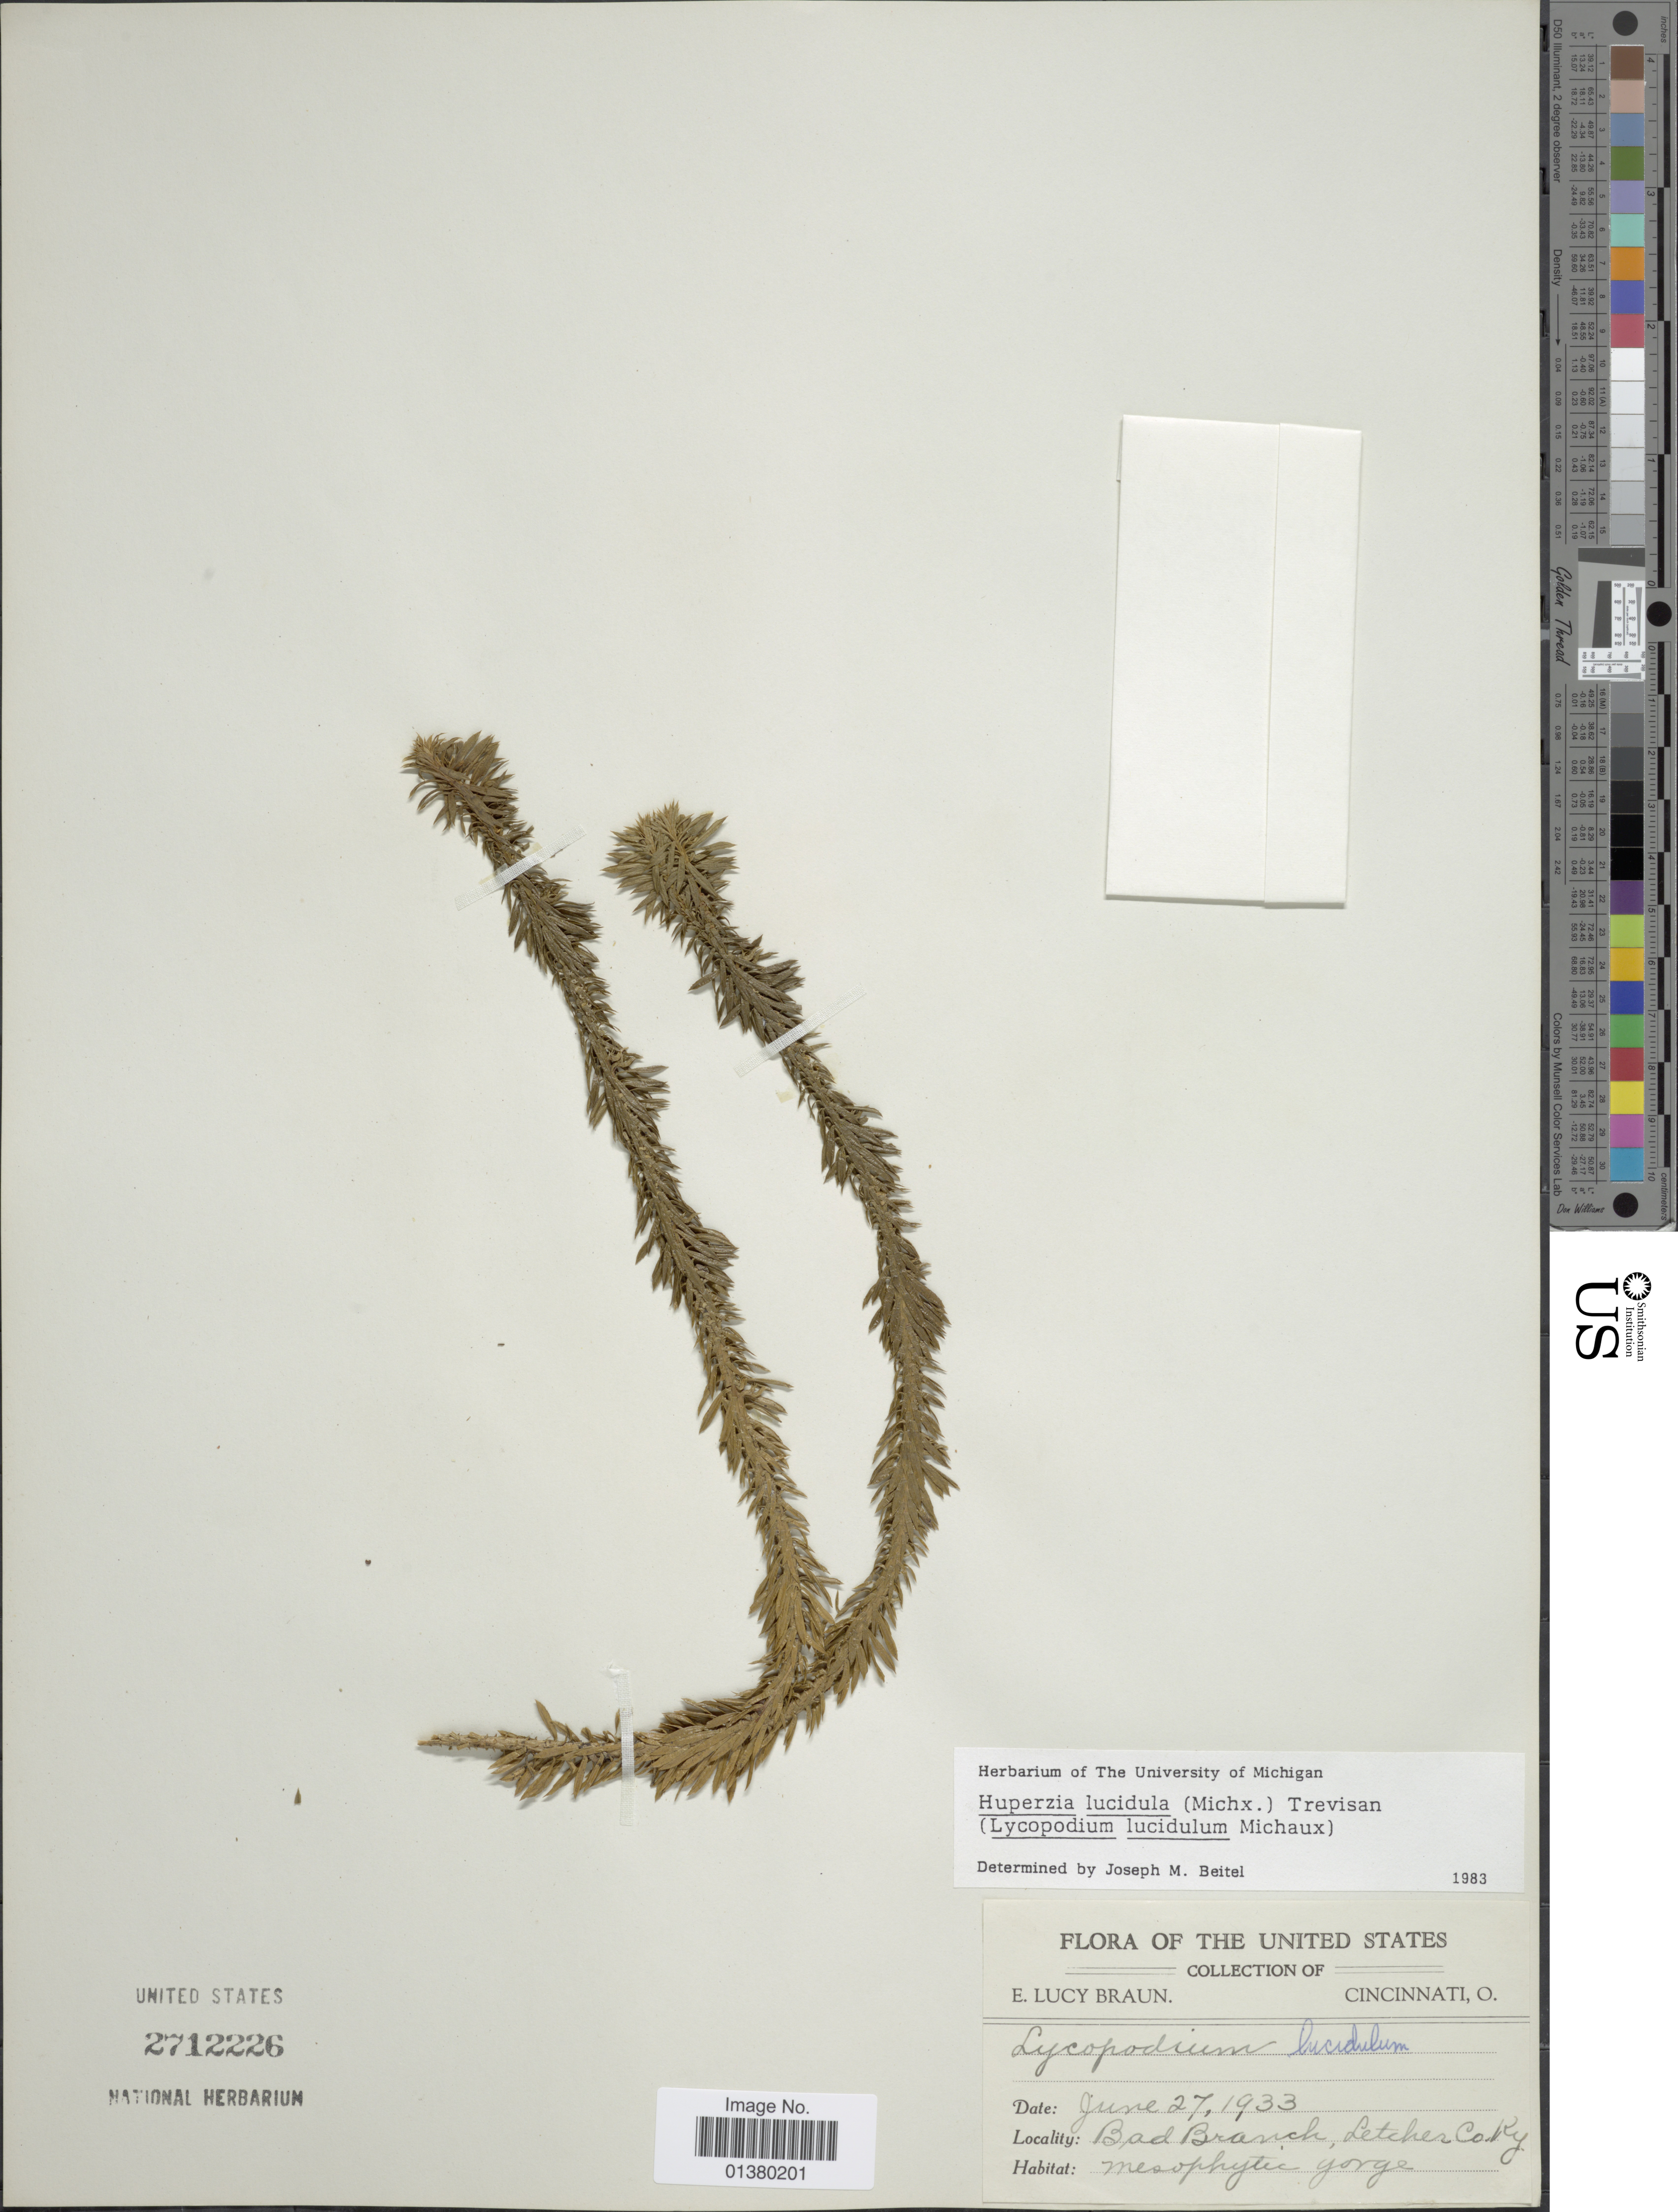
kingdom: Plantae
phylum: Tracheophyta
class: Lycopodiopsida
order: Lycopodiales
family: Lycopodiaceae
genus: Huperzia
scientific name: Huperzia lucidula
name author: (Michx.) Trevis.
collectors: E. L. Braun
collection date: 1933-06-27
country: United States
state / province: Kentucky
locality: Bad Branch, Lethcer Co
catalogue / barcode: US 2712226